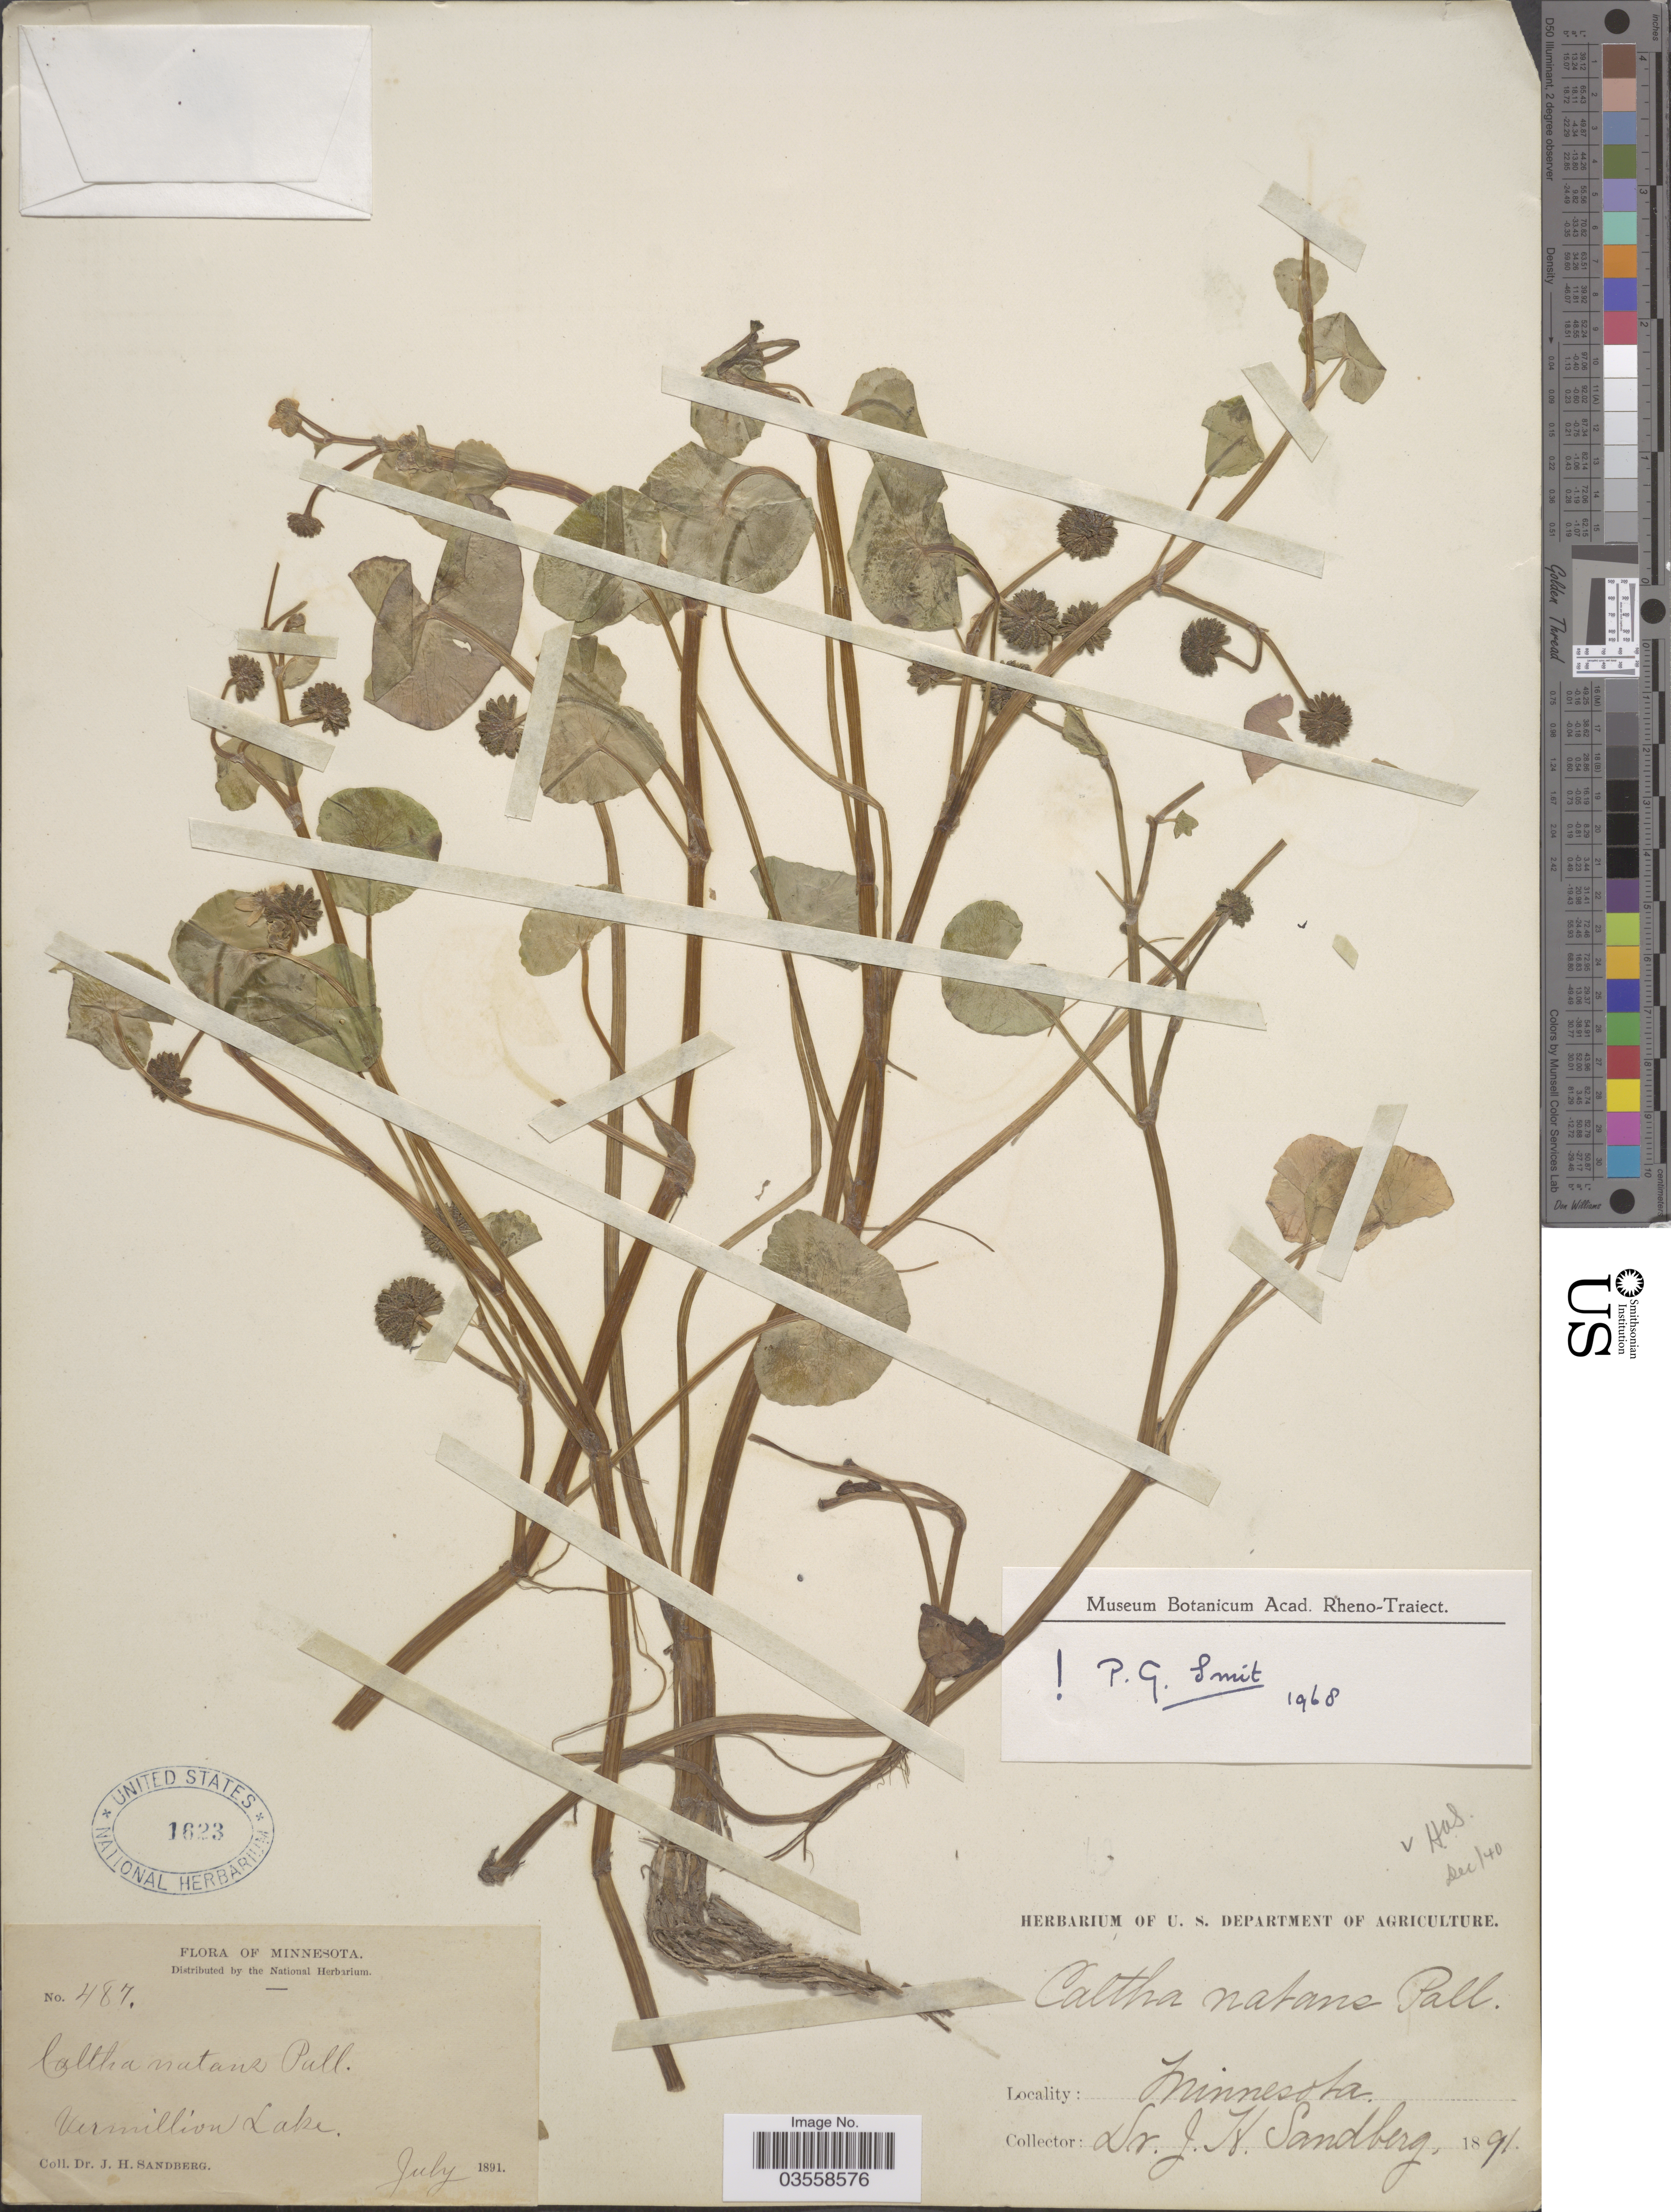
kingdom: Plantae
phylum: Tracheophyta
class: Magnoliopsida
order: Ranunculales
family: Ranunculaceae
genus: Caltha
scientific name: Caltha natans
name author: Pall.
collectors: J. H. Sandberg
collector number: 487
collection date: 1891-07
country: United States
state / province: Minnesota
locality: Vermillion Lake.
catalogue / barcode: US 1623